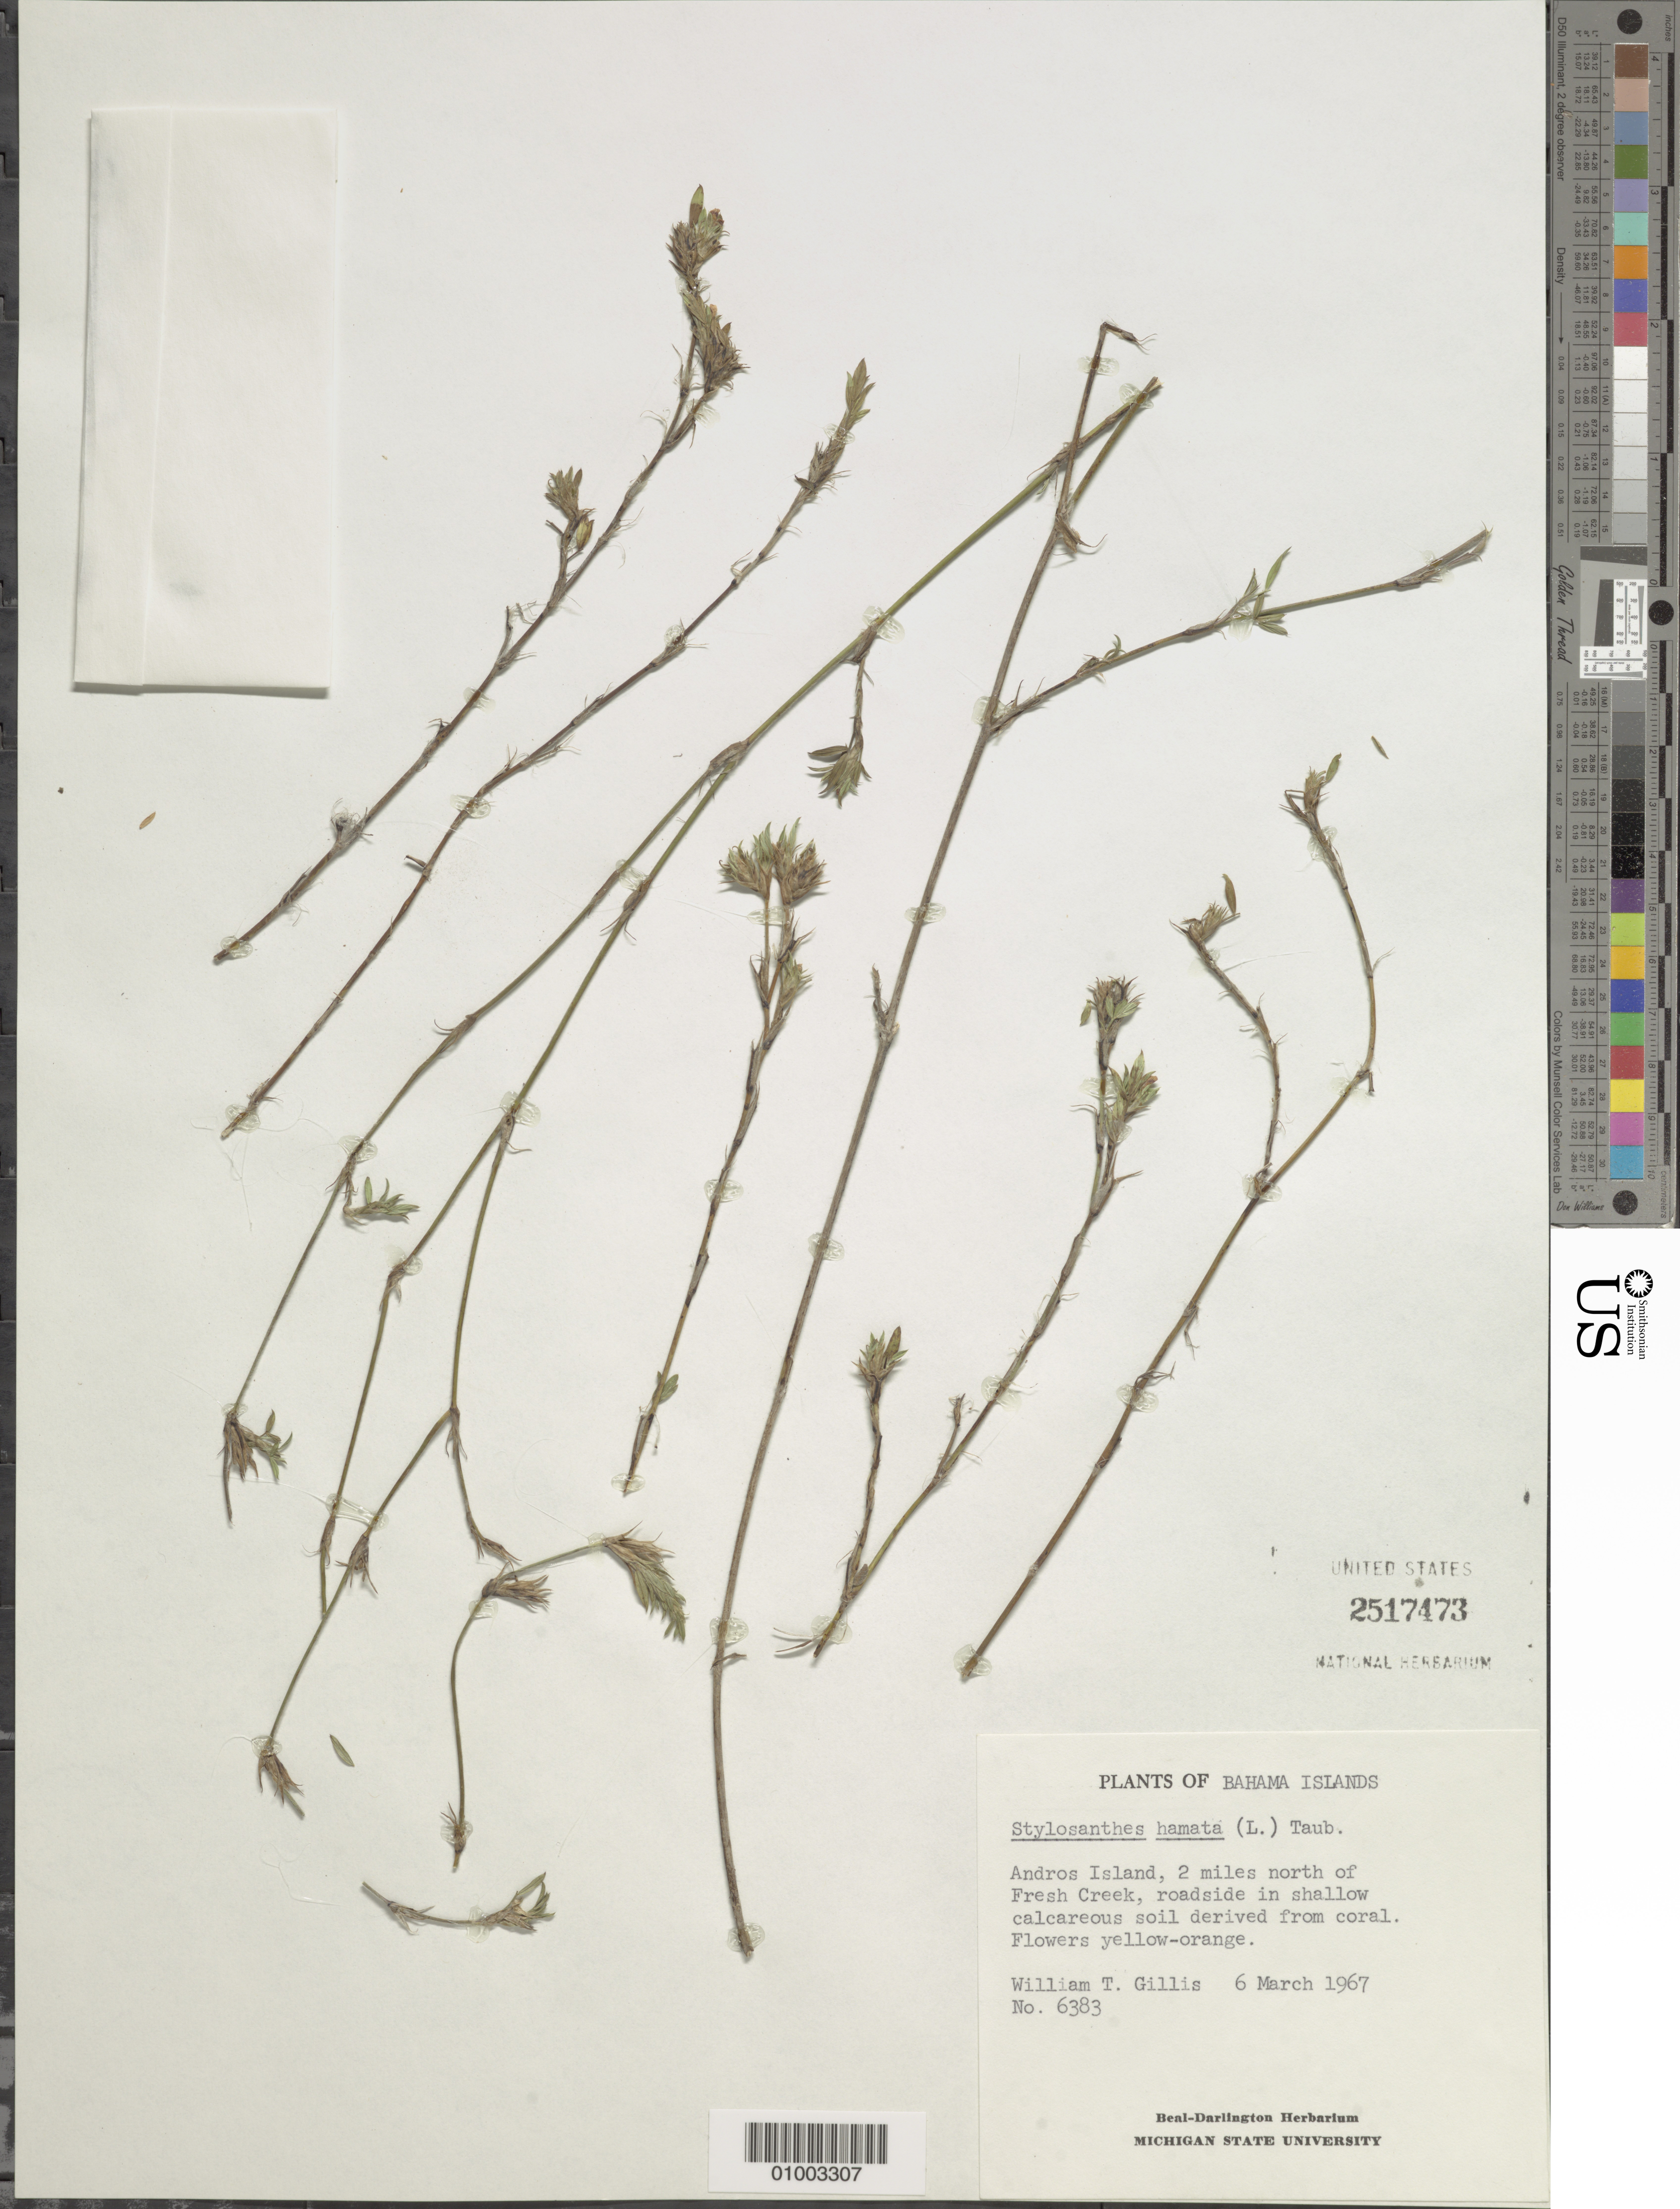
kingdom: Plantae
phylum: Tracheophyta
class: Magnoliopsida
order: Fabales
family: Fabaceae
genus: Stylosanthes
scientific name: Stylosanthes hamata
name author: (L.) Taub.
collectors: W. T. Gillis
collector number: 6383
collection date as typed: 06 Mar 1967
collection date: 1967-03-06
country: Bahamas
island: Andros I.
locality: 2 miles north of Fresh Creek, roadside in shallow calcareous soil derived from coral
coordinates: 0 N, 0 E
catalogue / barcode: US 2517473